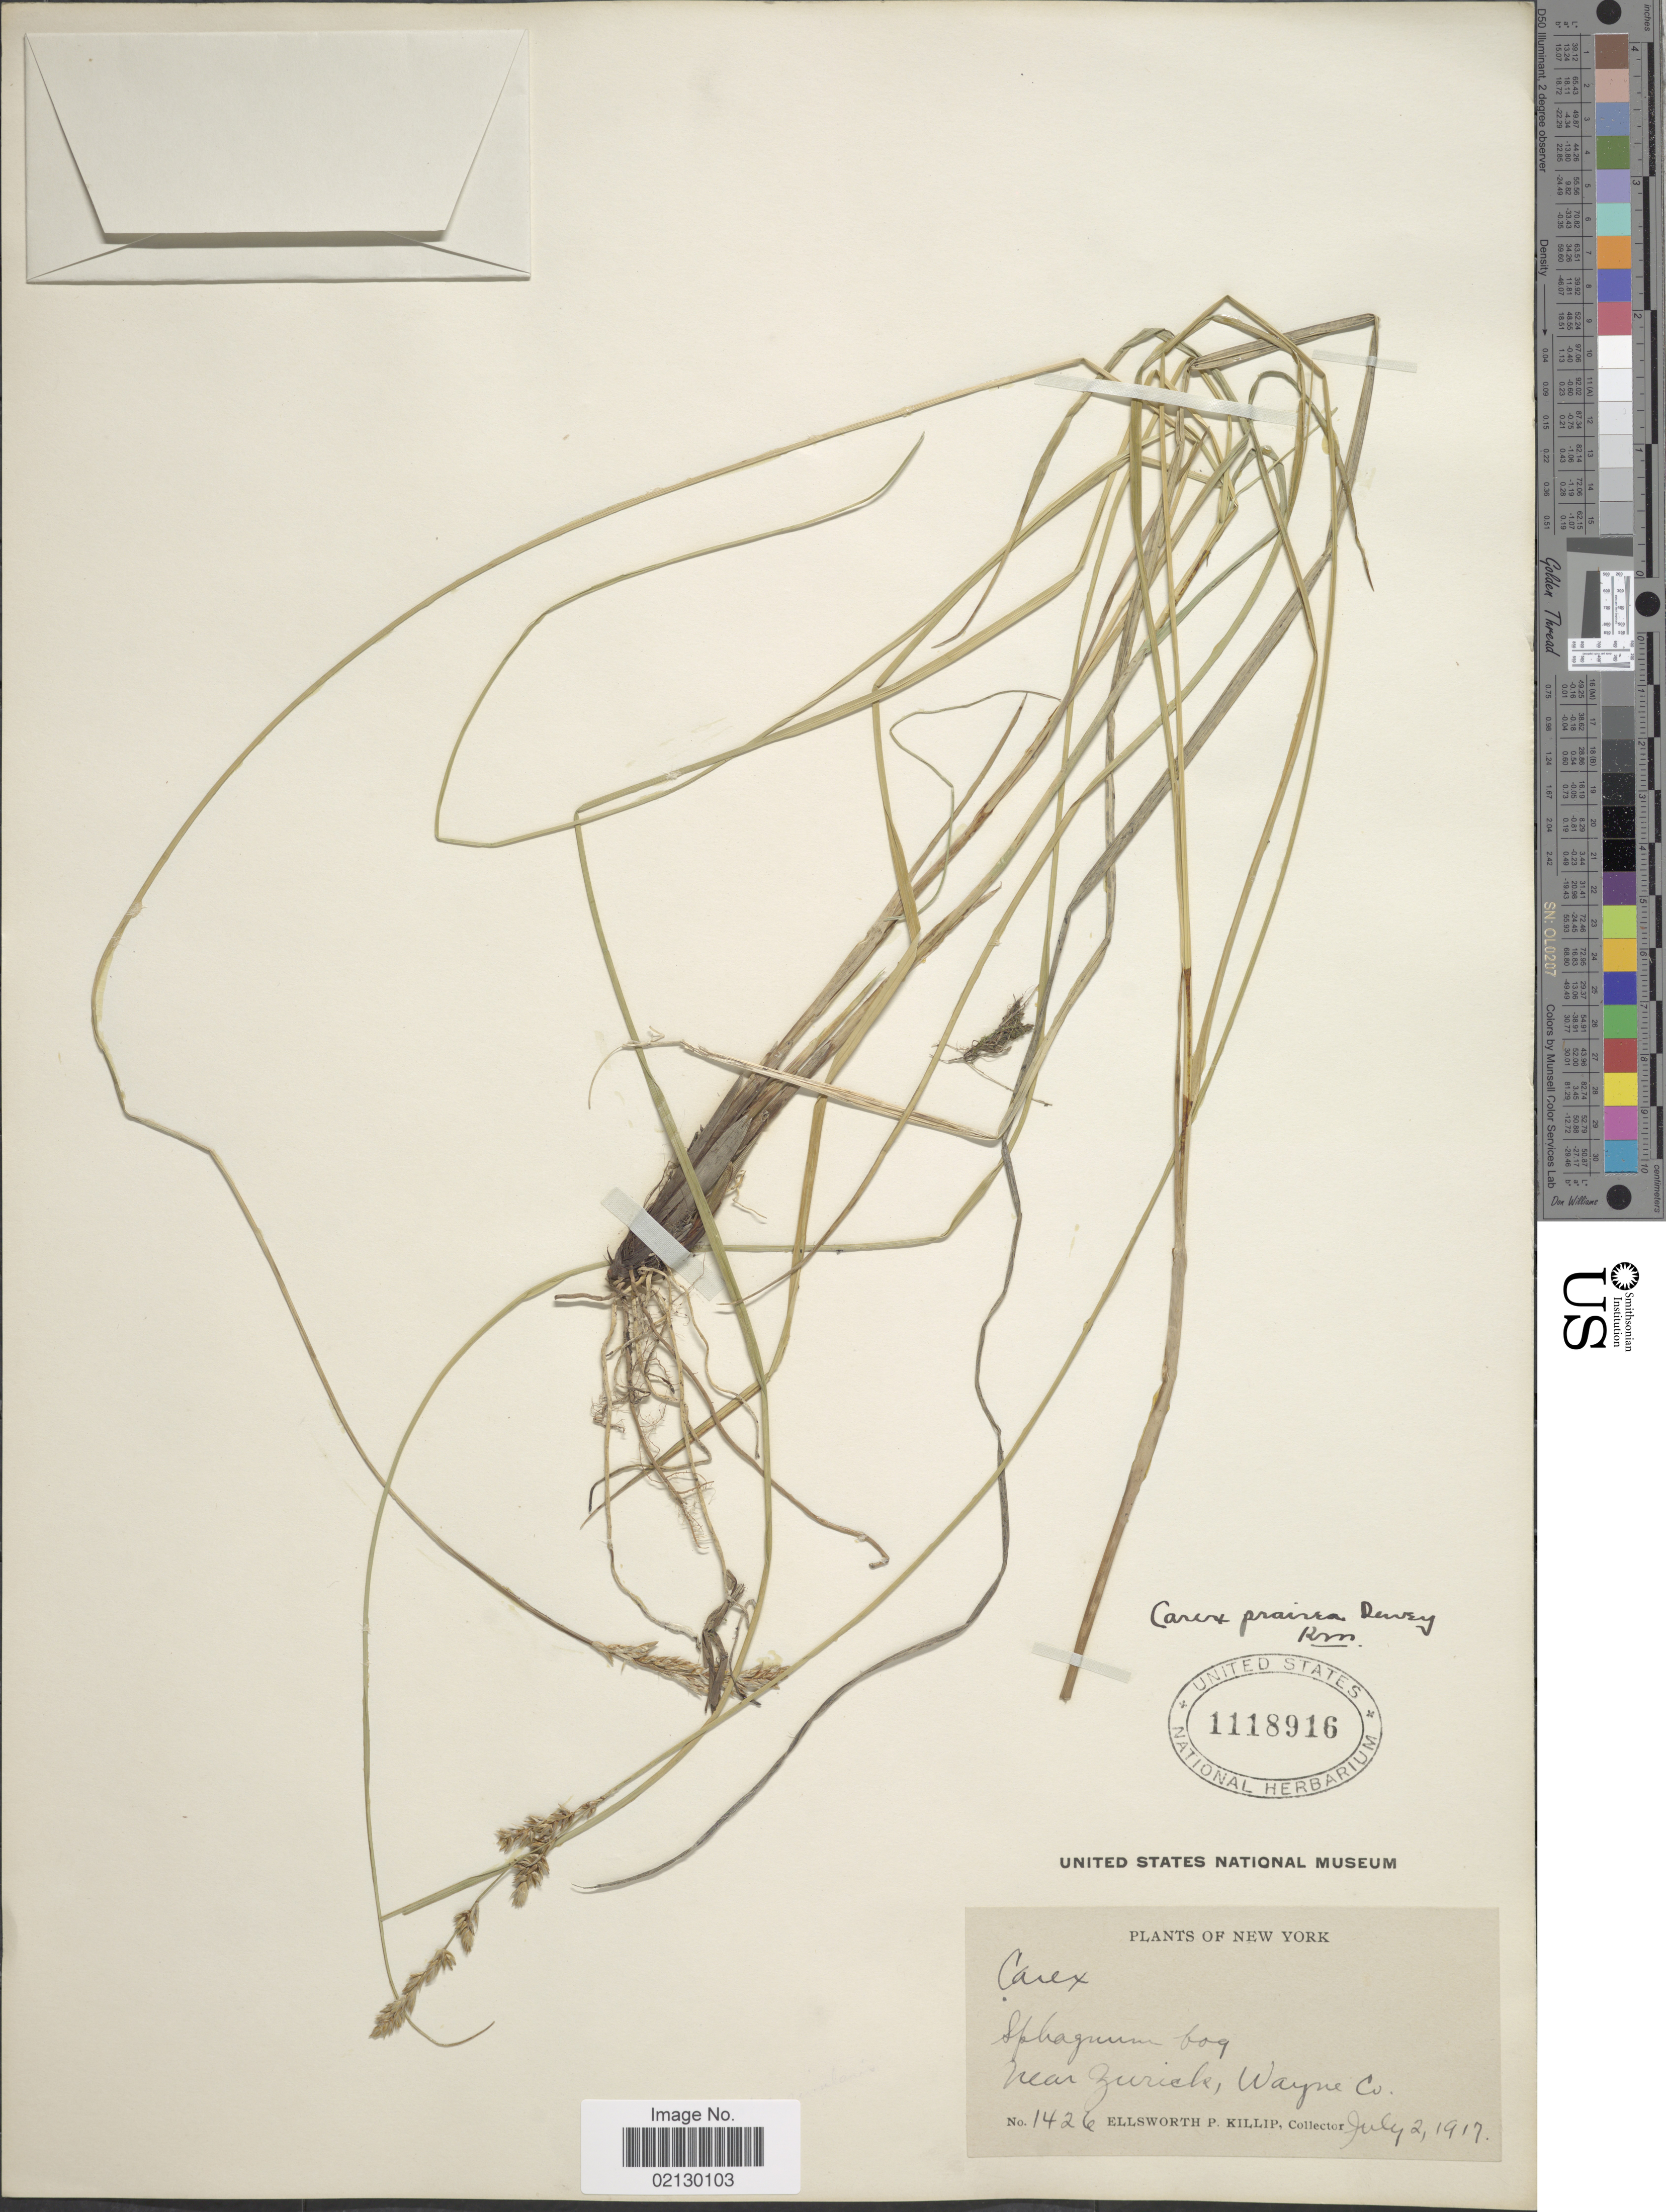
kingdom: Plantae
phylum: Tracheophyta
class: Liliopsida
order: Poales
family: Cyperaceae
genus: Carex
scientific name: Carex prairea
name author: Dewey ex Alph. Wood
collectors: E. P. Killip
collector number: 1426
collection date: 1917-07-02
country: United States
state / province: New York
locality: Spagnum bog, Near Zurcik, Wayne Co.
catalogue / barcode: US 1118916